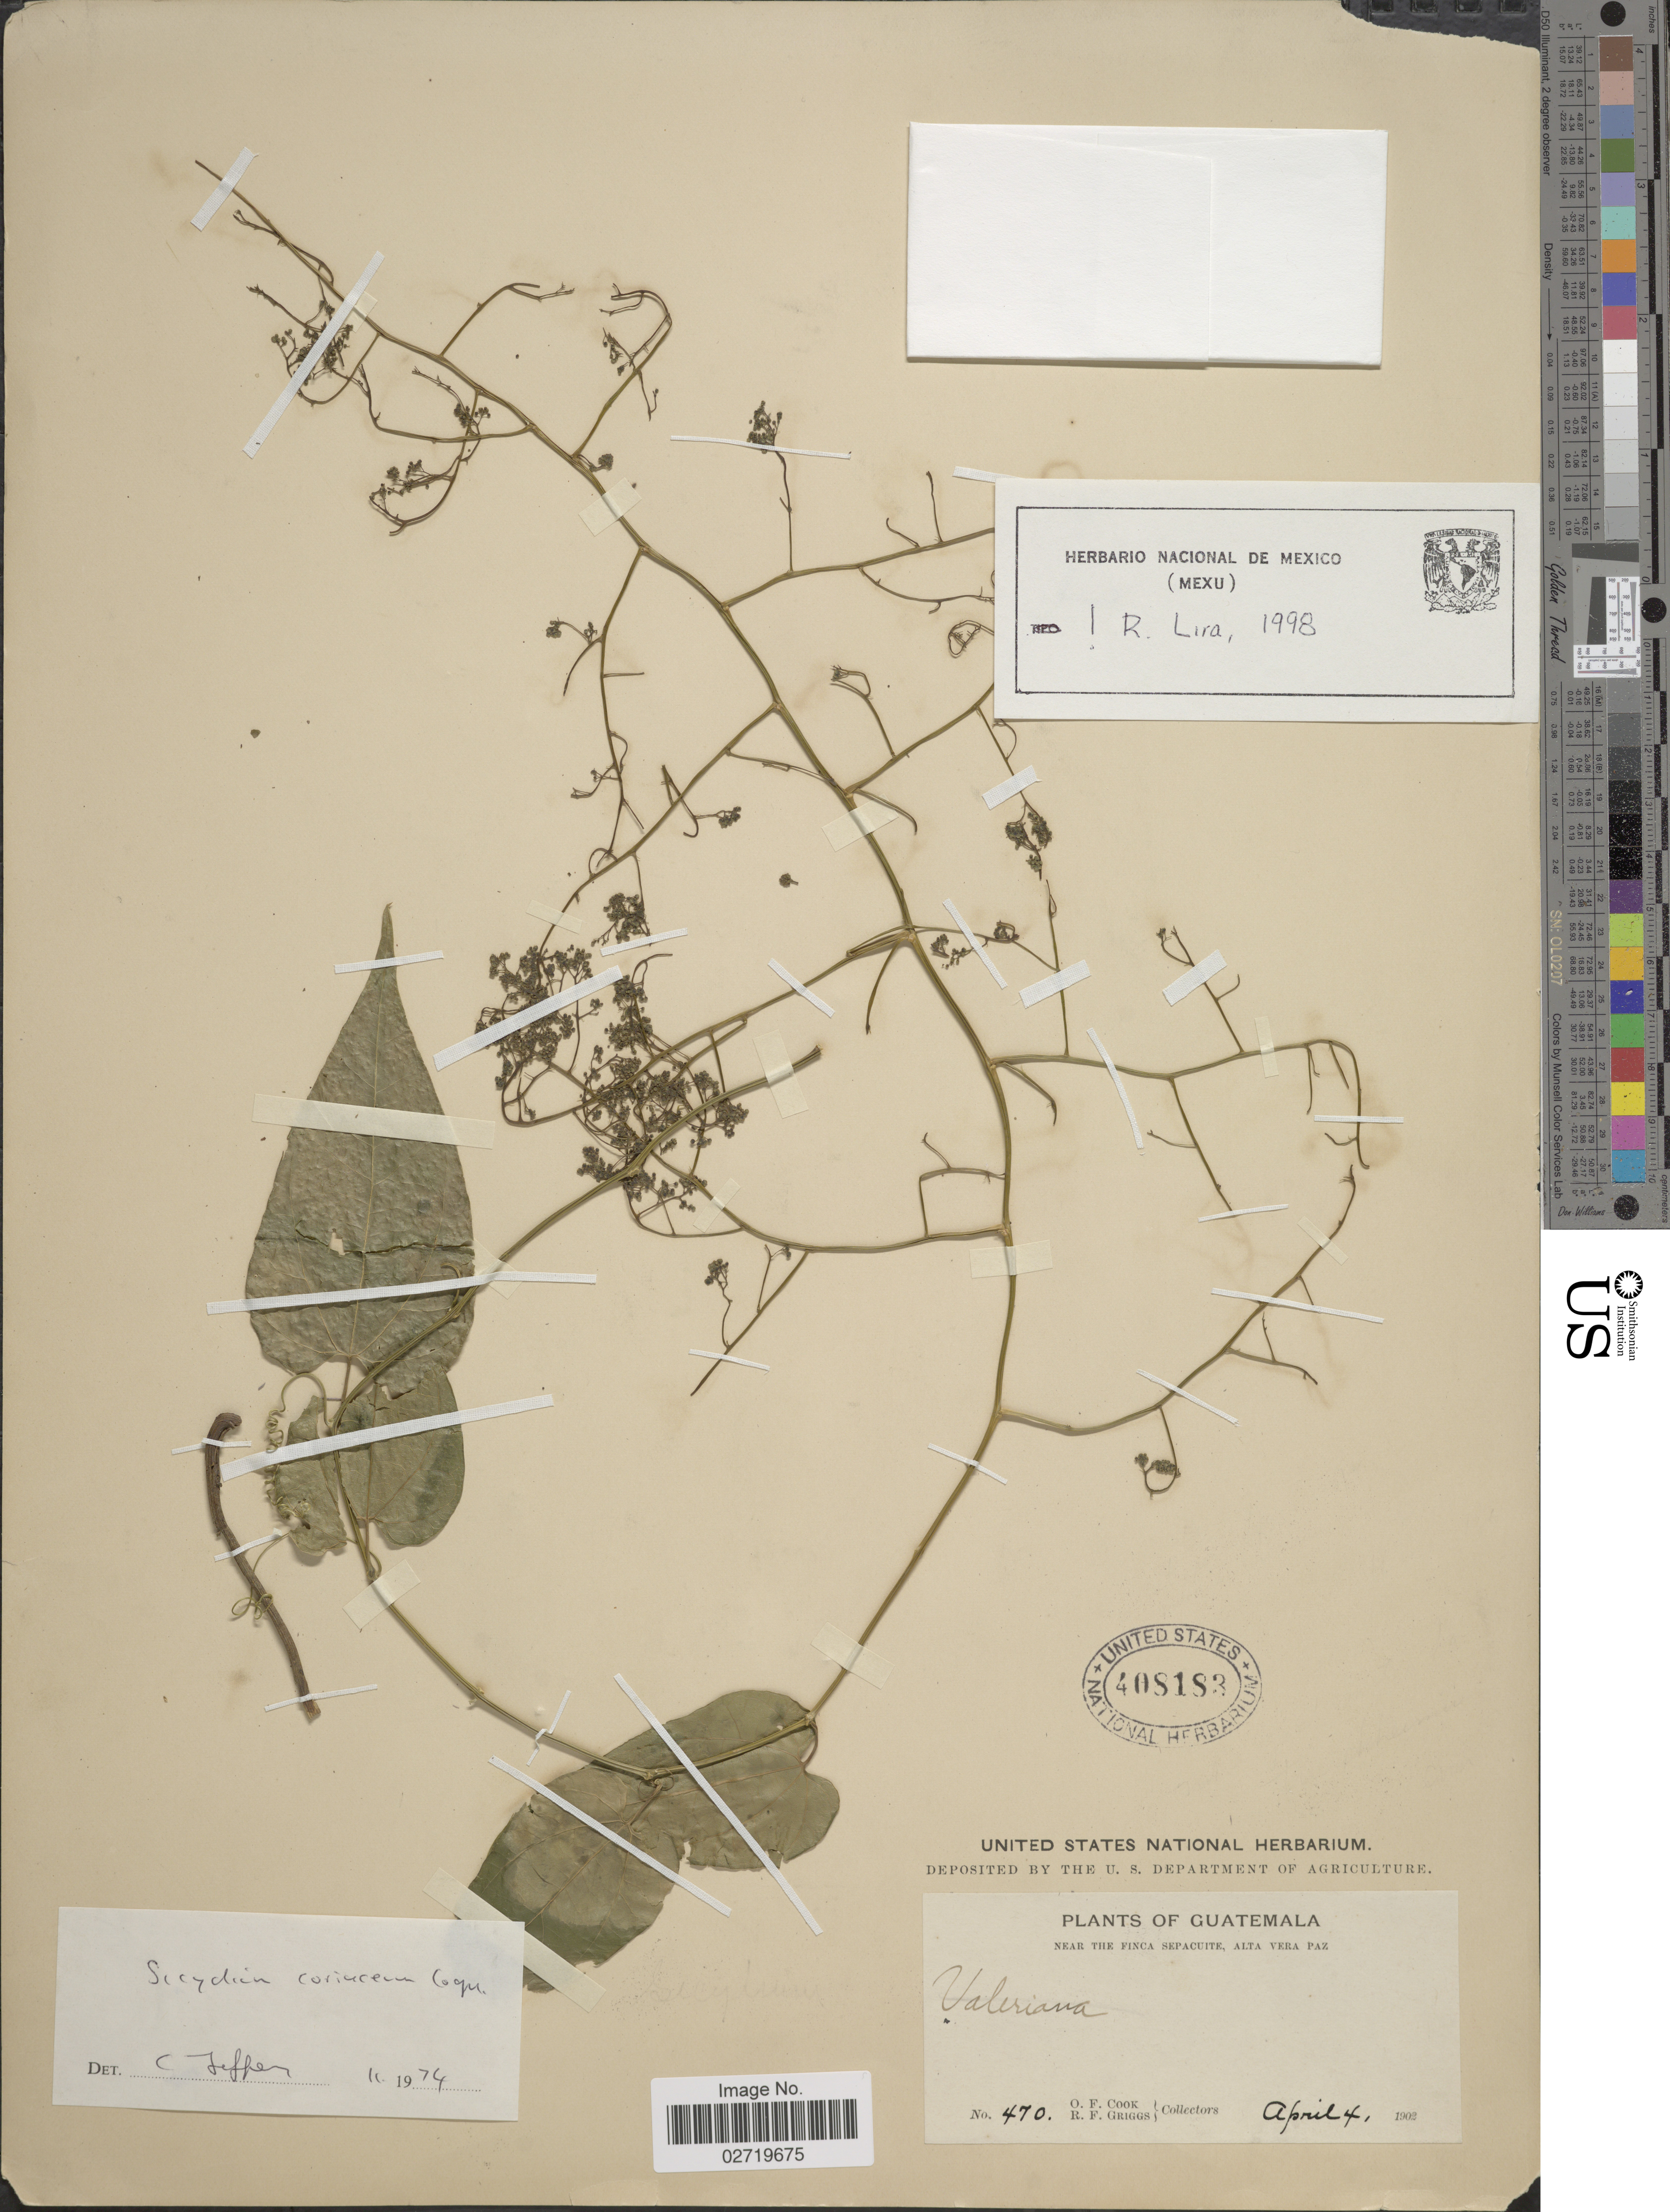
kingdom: Plantae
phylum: Tracheophyta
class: Magnoliopsida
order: Cucurbitales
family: Cucurbitaceae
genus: Sicydium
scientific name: Sicydium coriaceum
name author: Cogn.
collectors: O. F. Cook & R. F. Griggs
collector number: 470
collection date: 1902-04-04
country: Guatemala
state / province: Alta Verapaz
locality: Near The Finca Sepacuite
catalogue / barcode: US 408183